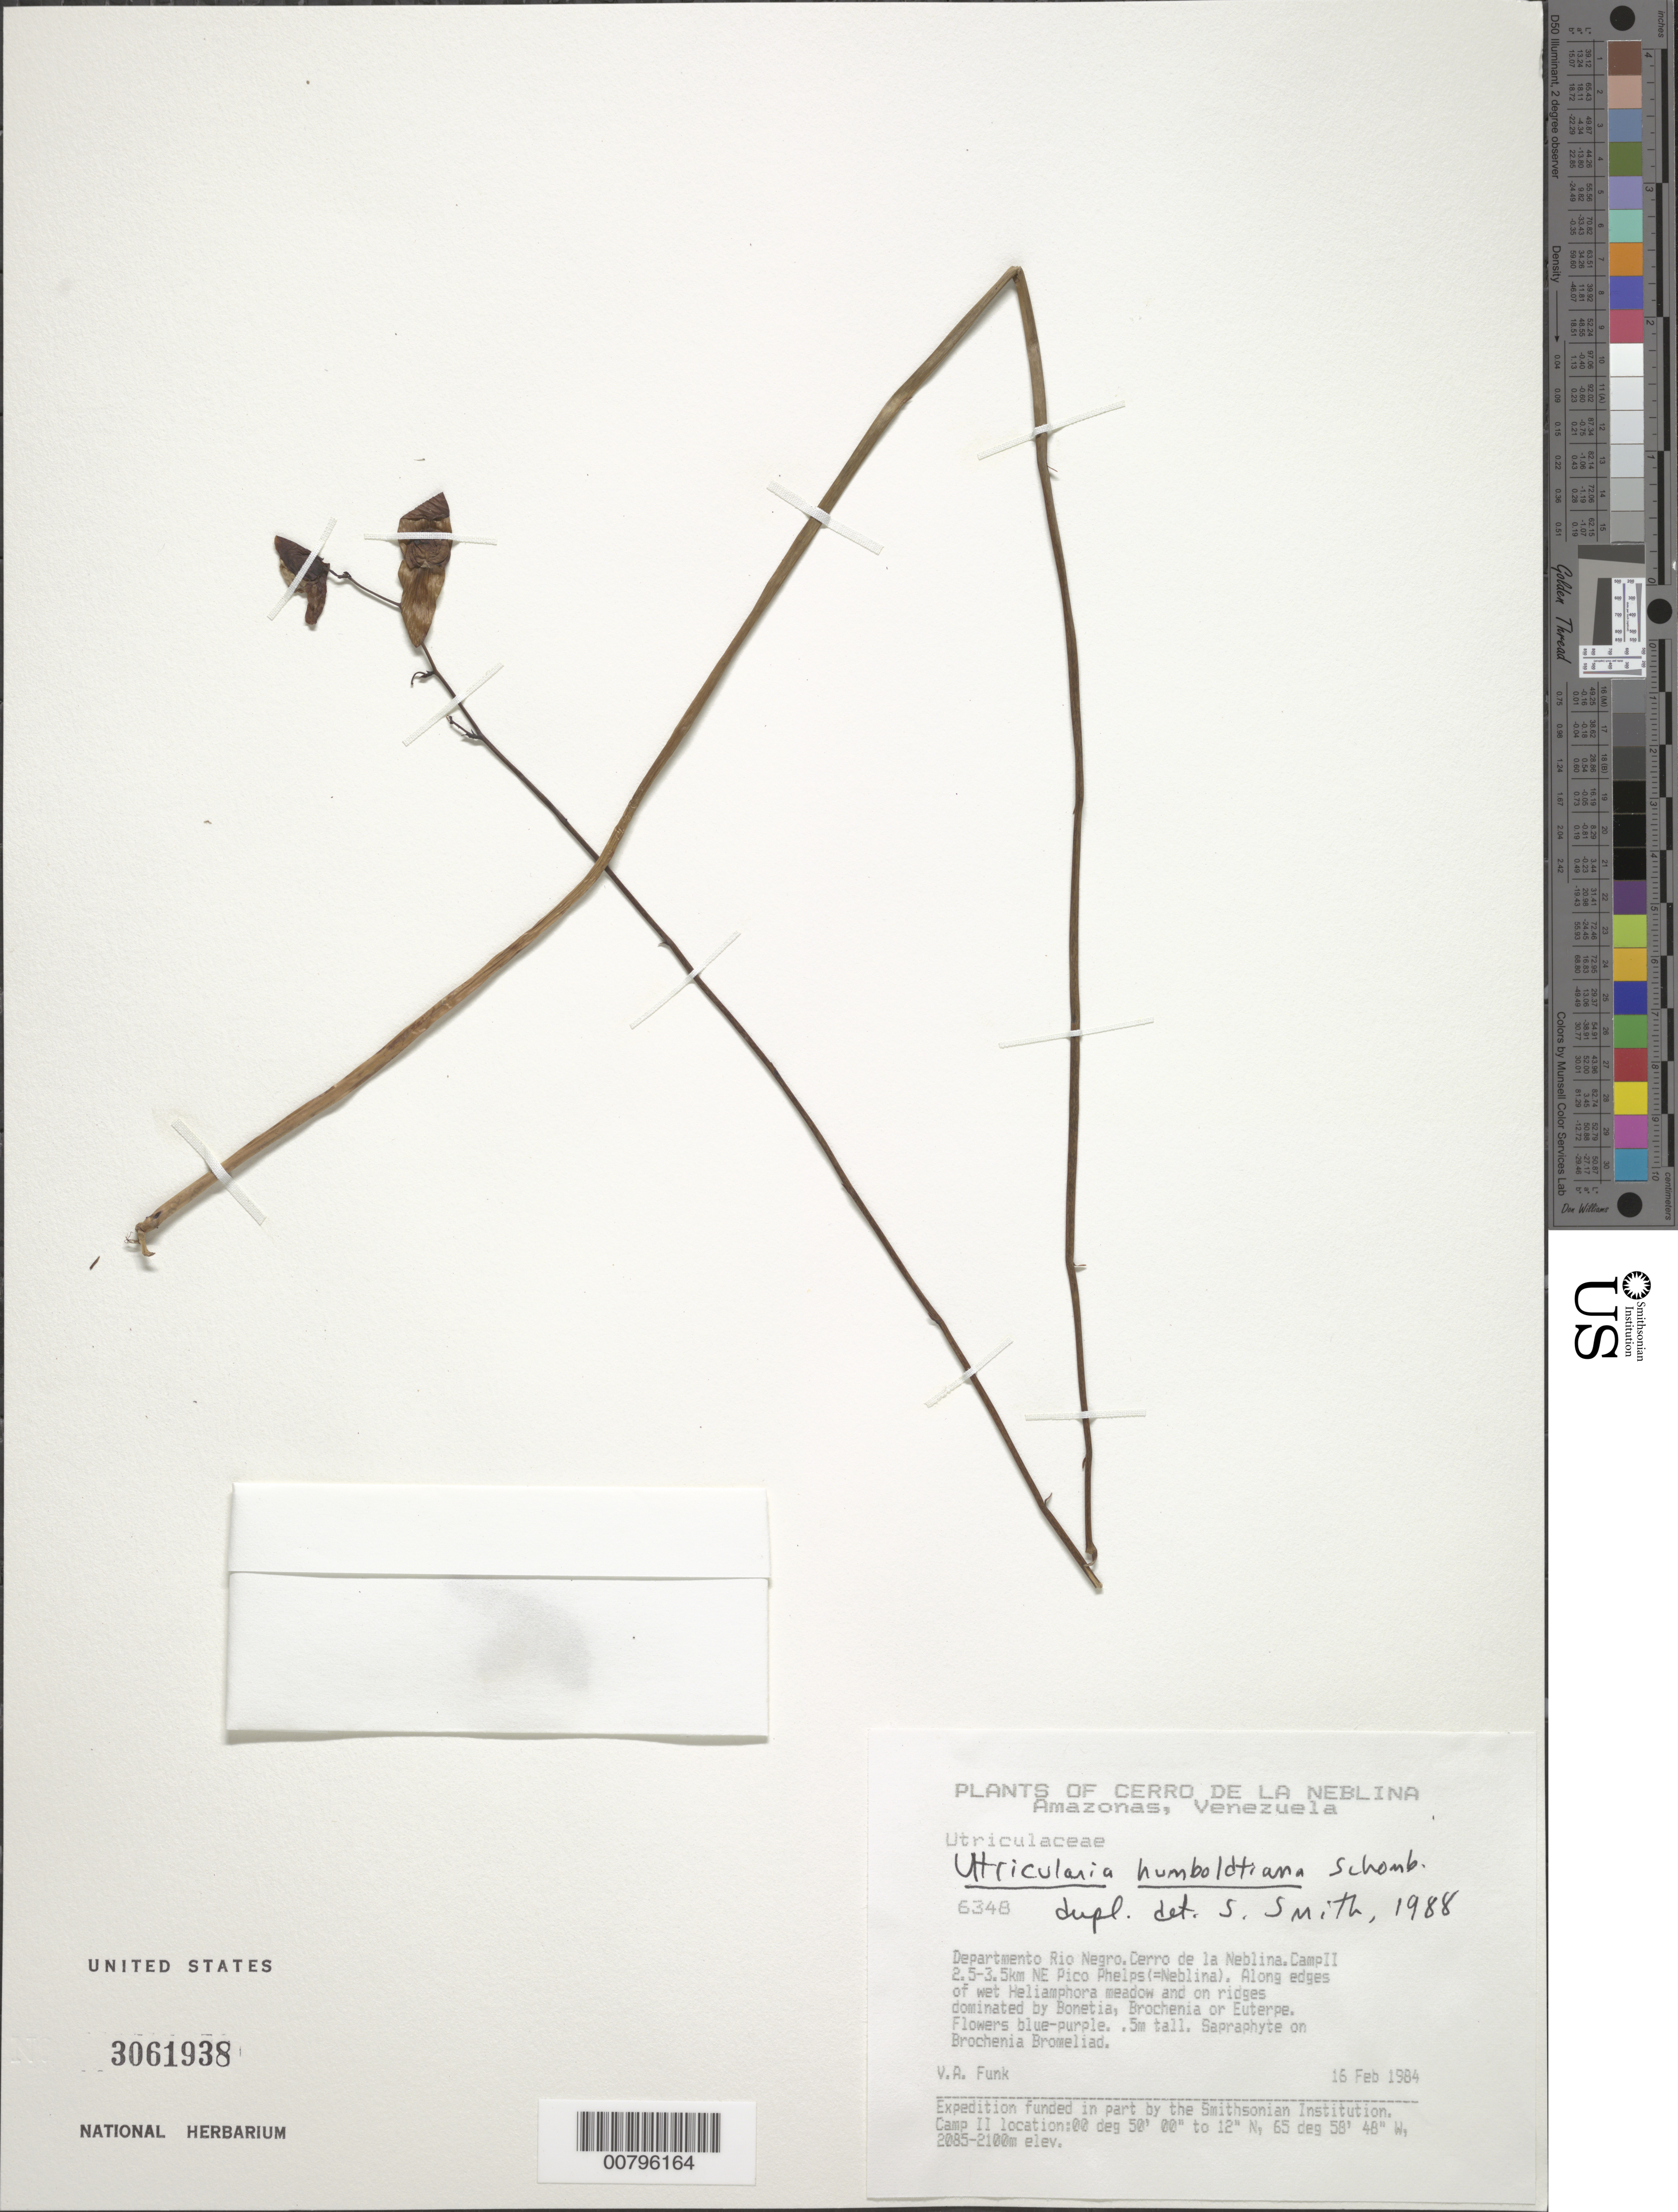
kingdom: Plantae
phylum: Tracheophyta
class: Magnoliopsida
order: Lamiales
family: Lentibulariaceae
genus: Utricularia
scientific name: Utricularia humboldtii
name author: R.H. Schomb.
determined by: Smith, S. S.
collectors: V. Funk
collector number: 6348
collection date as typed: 16-Feb-1984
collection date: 1984-02-16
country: Venezuela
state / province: Amazonas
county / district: Río Negro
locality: Cerro de la Neblina, Camp II 2.5-3.5 km NE Pico Phelps (=Neblina)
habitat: Edges of wet meadow w/ Heliamphora and on ridges dominated by Bonetia, Brochenia or Euterpe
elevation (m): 2085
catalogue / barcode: US 3061938